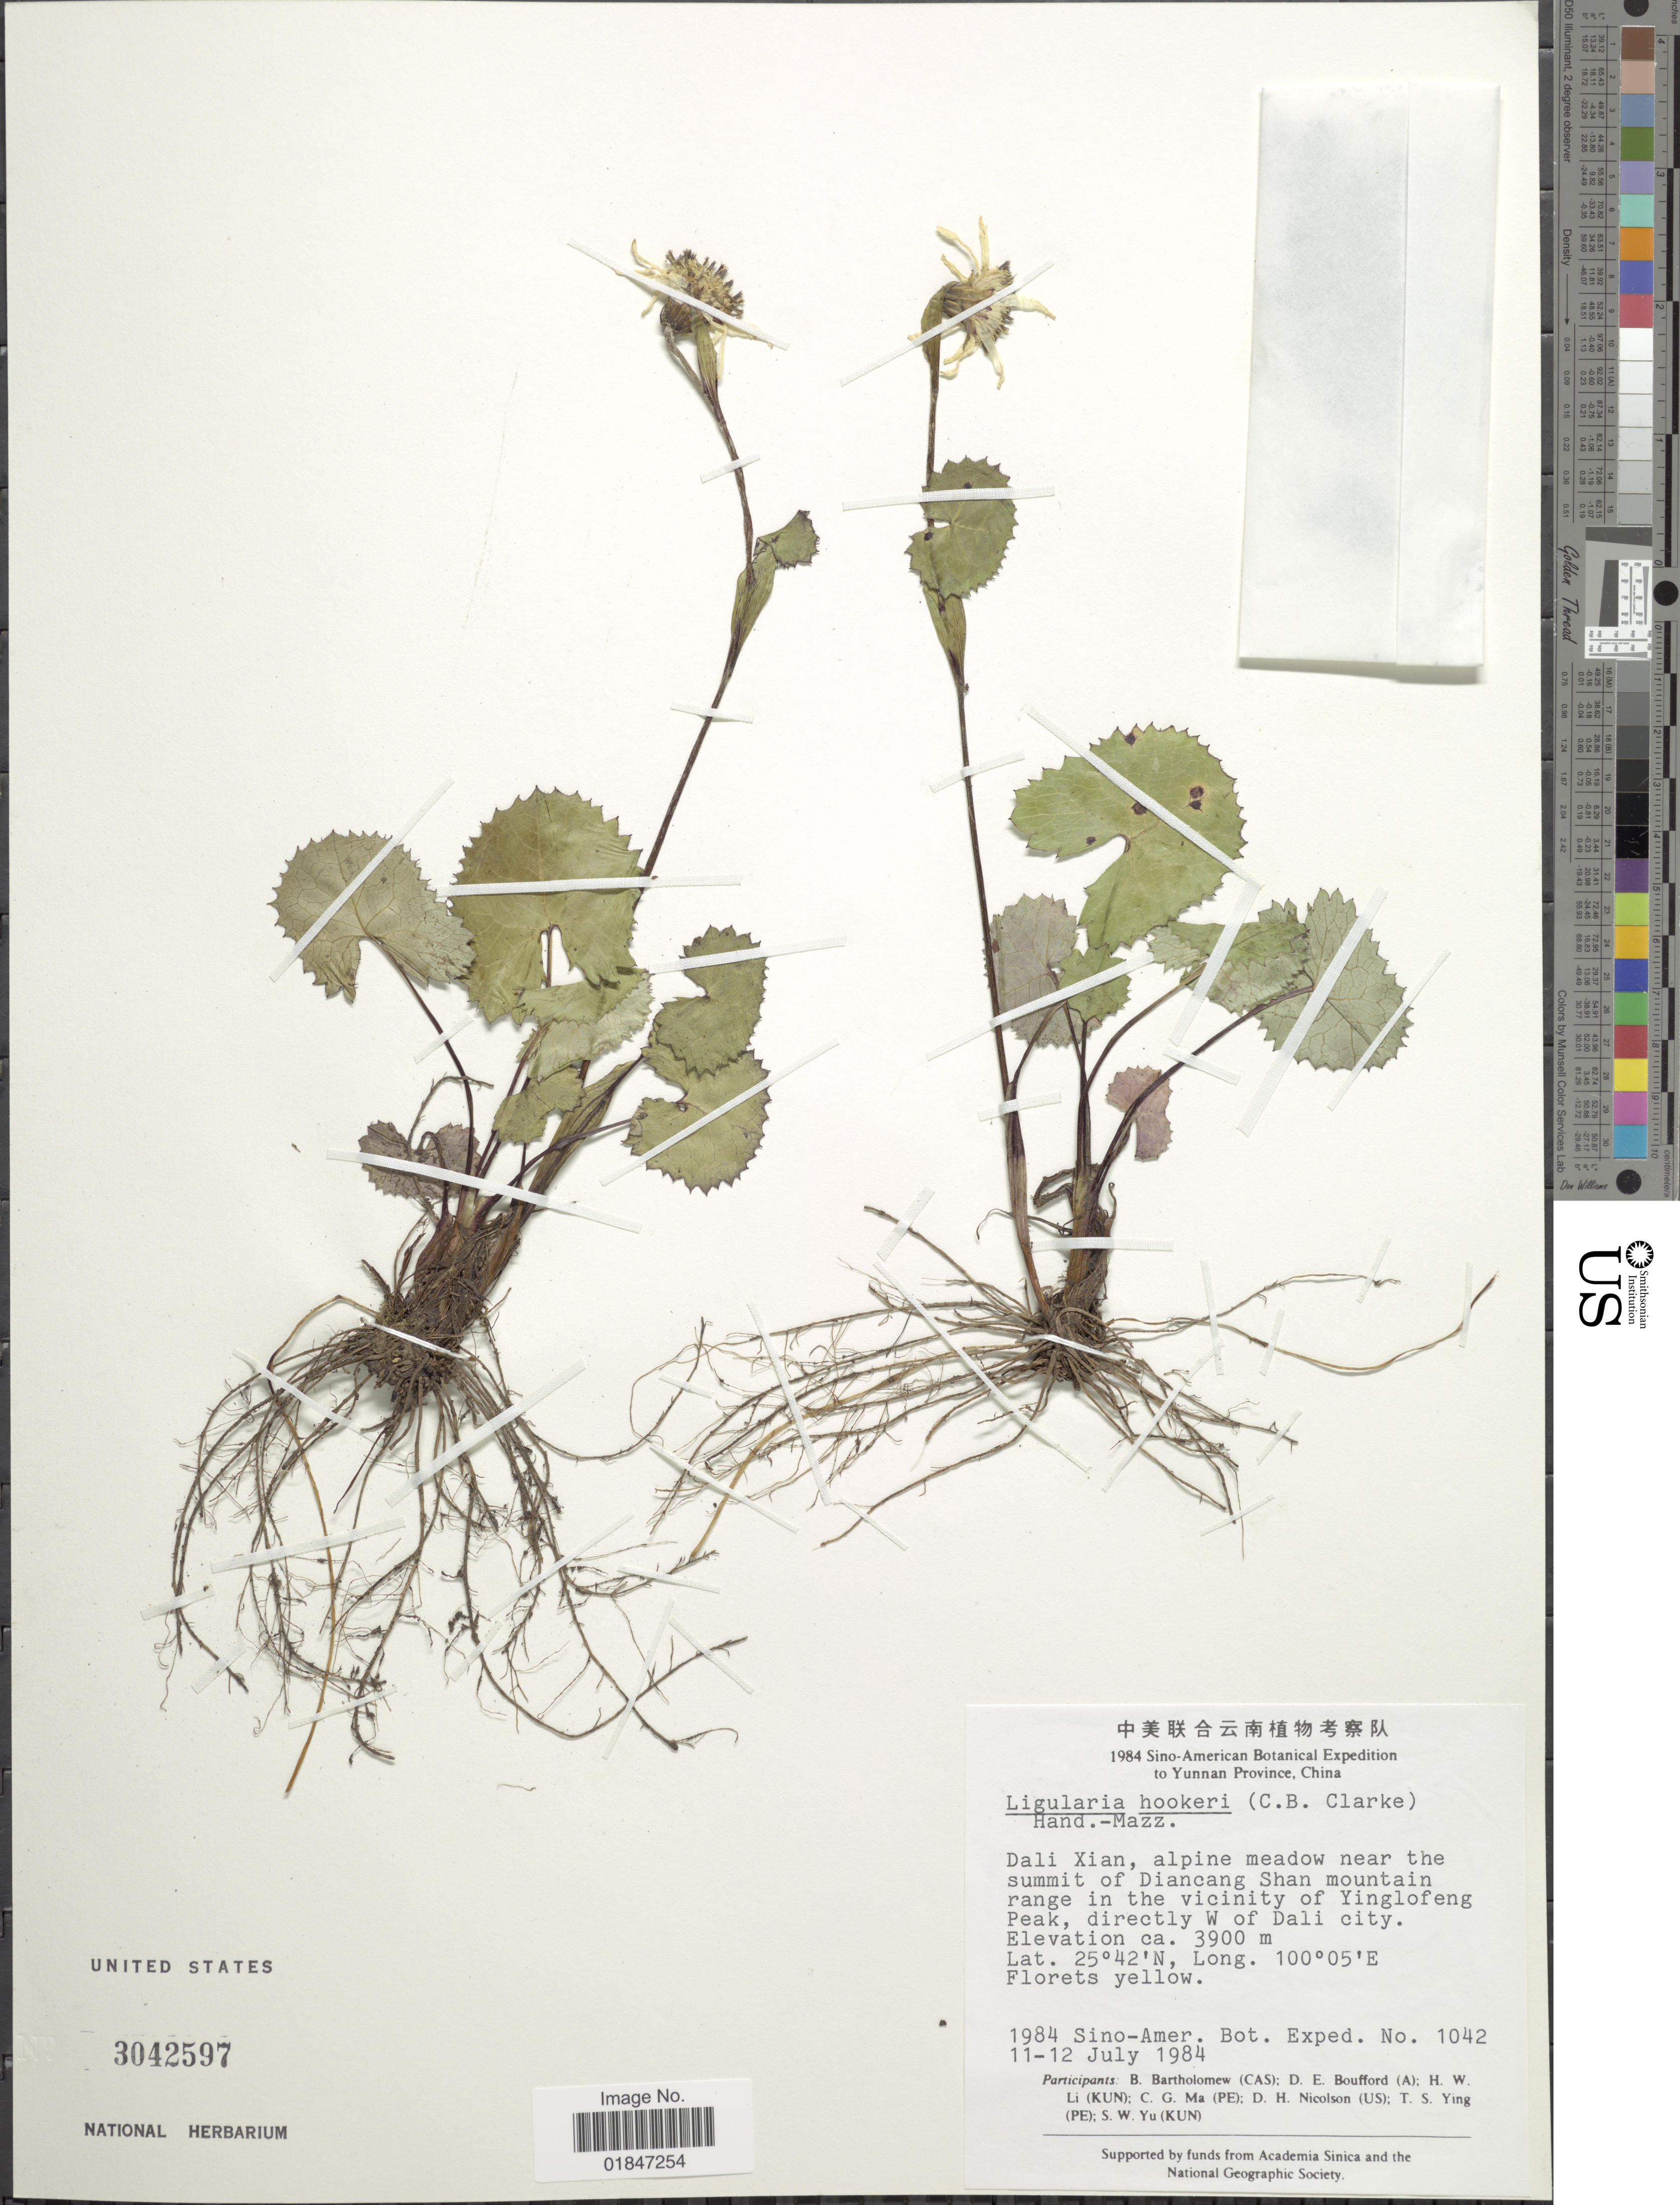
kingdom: Plantae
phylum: Tracheophyta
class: Magnoliopsida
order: Asterales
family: Asteraceae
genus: Ligularia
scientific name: Ligularia hookeri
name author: (C.B. Clarke) Hand.-Mazz.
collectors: Sino-Amer. Bot. Exped. 1984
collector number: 1042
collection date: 1984-07-11/1984-07-12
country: China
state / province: Yunnan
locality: Yunnan Province, China. Dali Xian, alpine meadow near the summit of Diancang Shan mountain range in the Vicinity of Yinglofeng Peak, directly W of Dali City.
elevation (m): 3900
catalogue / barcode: US 3042597